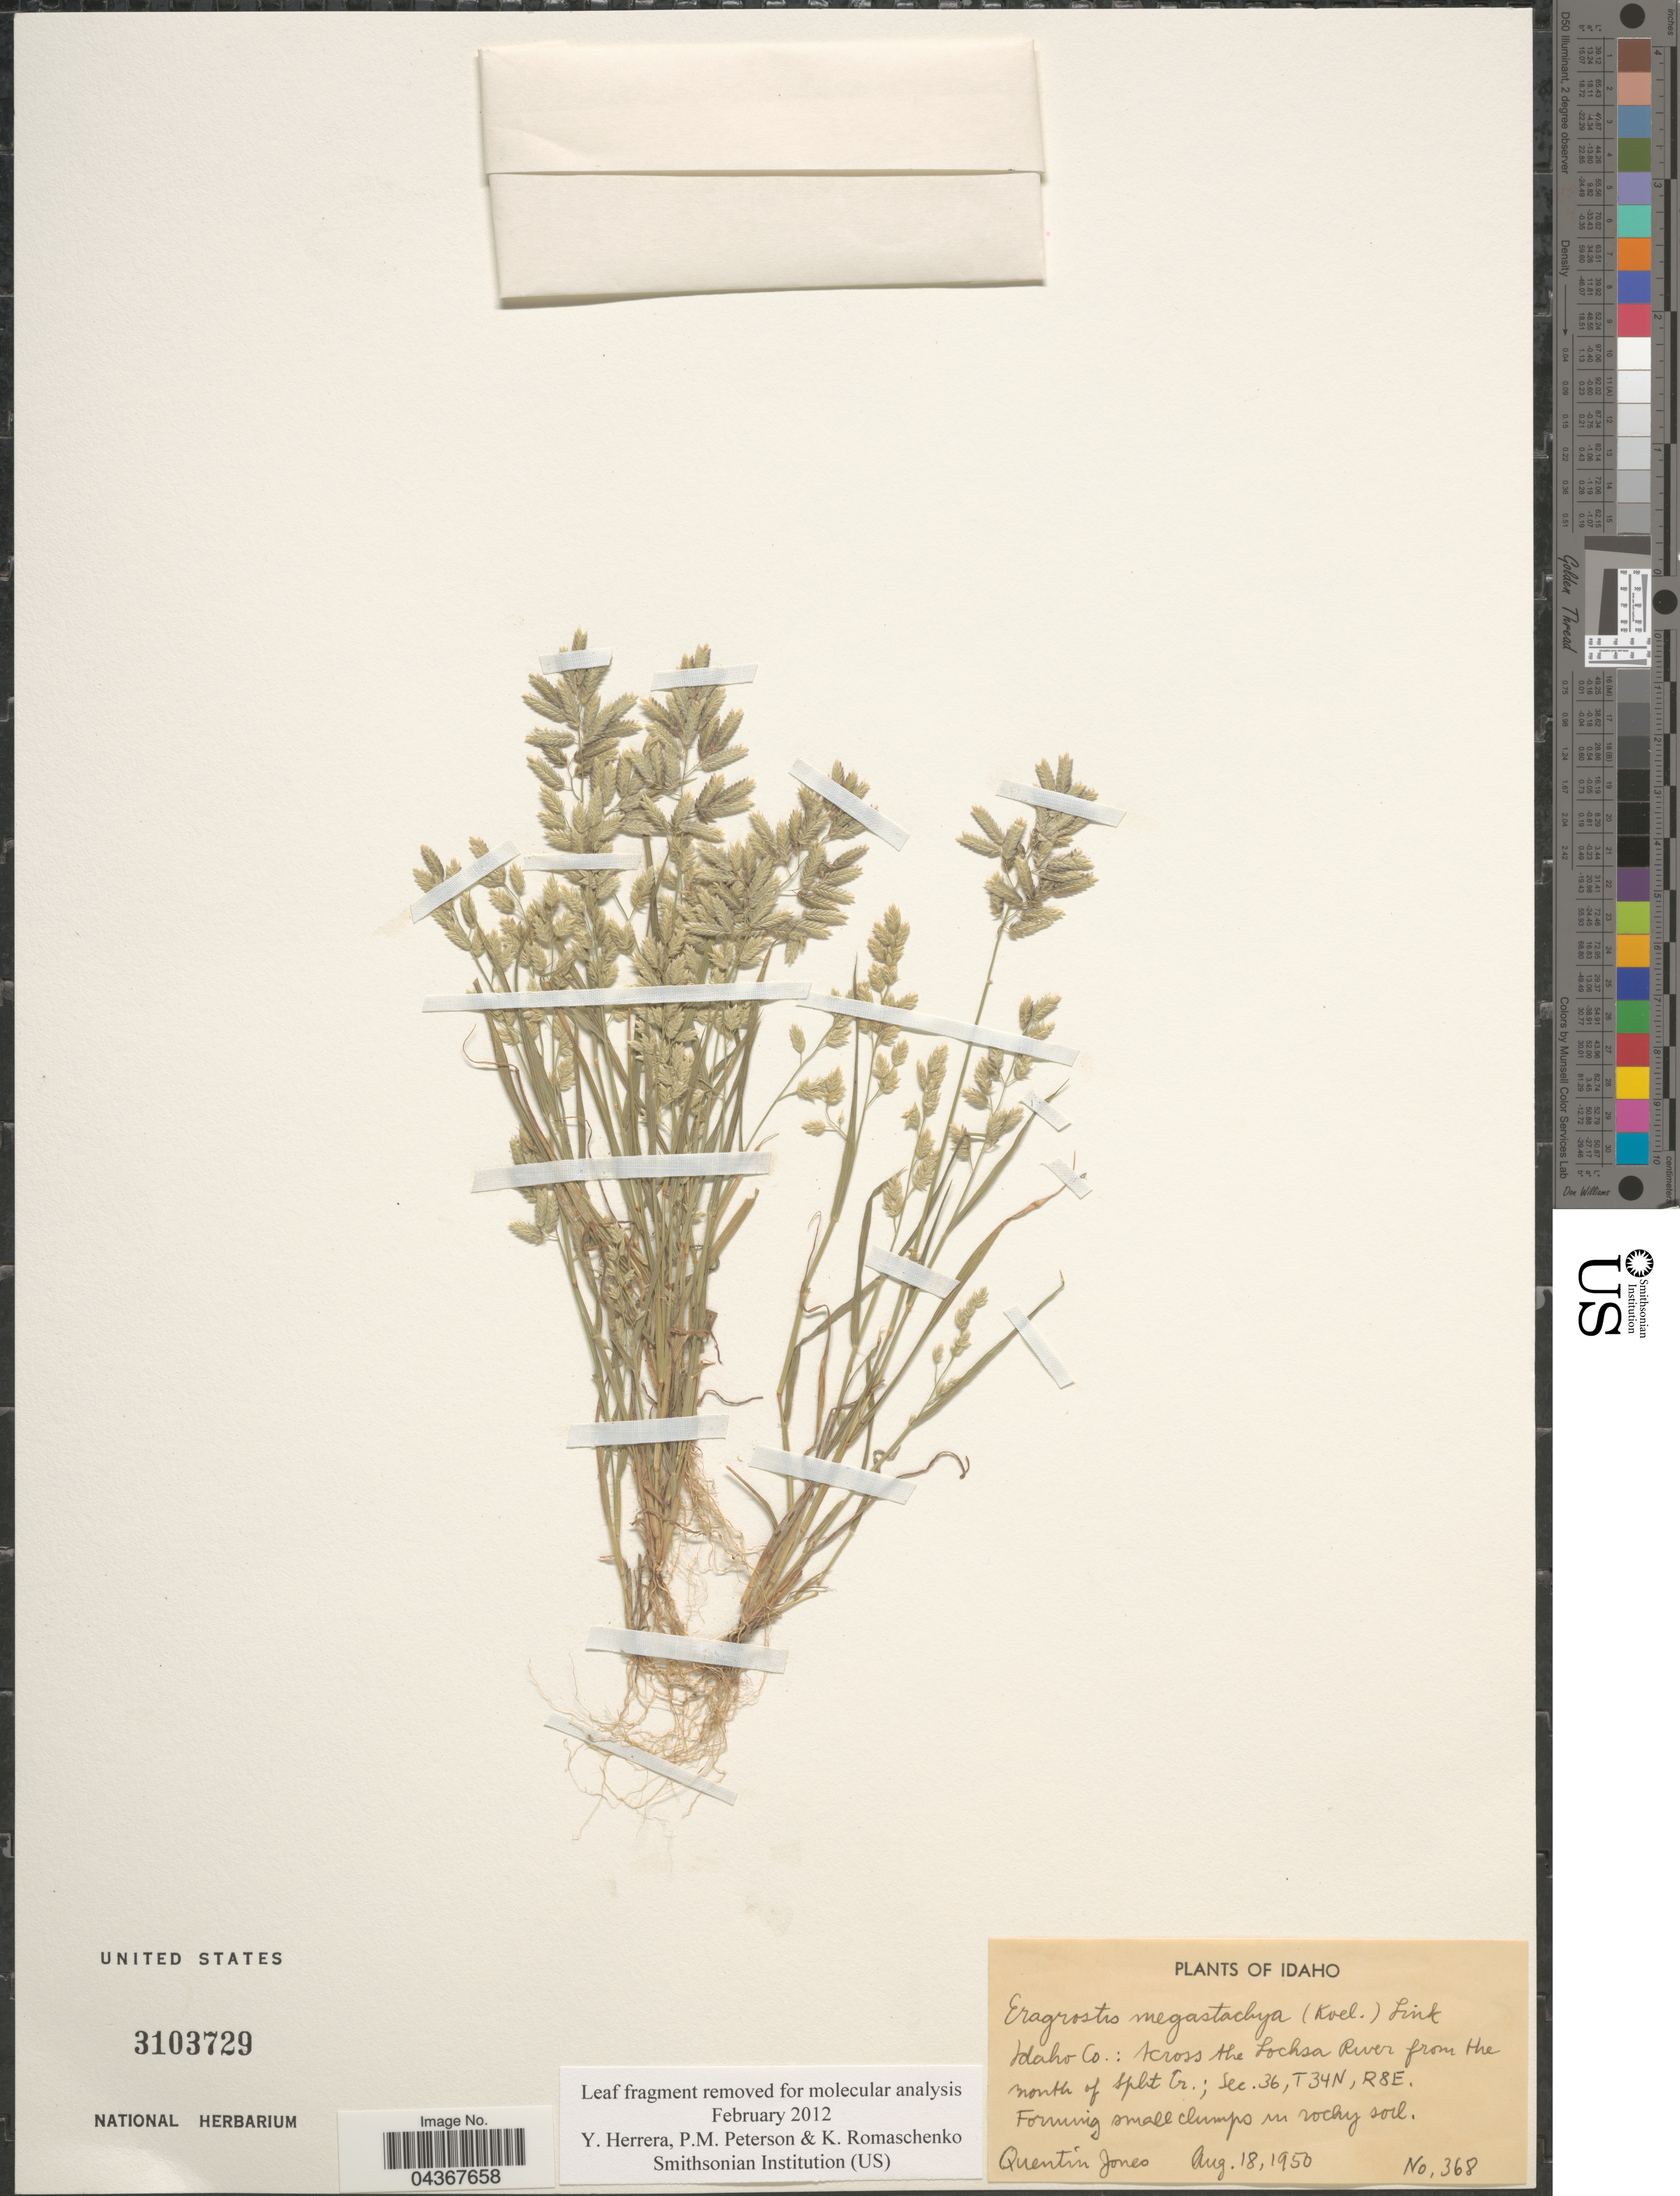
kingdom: Plantae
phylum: Tracheophyta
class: Liliopsida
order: Poales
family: Poaceae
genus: Eragrostis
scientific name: Eragrostis cilianensis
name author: (Bellardi) Vignolo ex Janch.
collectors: Q. Jones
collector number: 368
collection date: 1950-08-18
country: United States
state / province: Idaho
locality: Idaho Co.: Across the Lochsa River from the north of Spht Cr.; Sec. 36, T34N, R8E.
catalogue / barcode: US 3103729